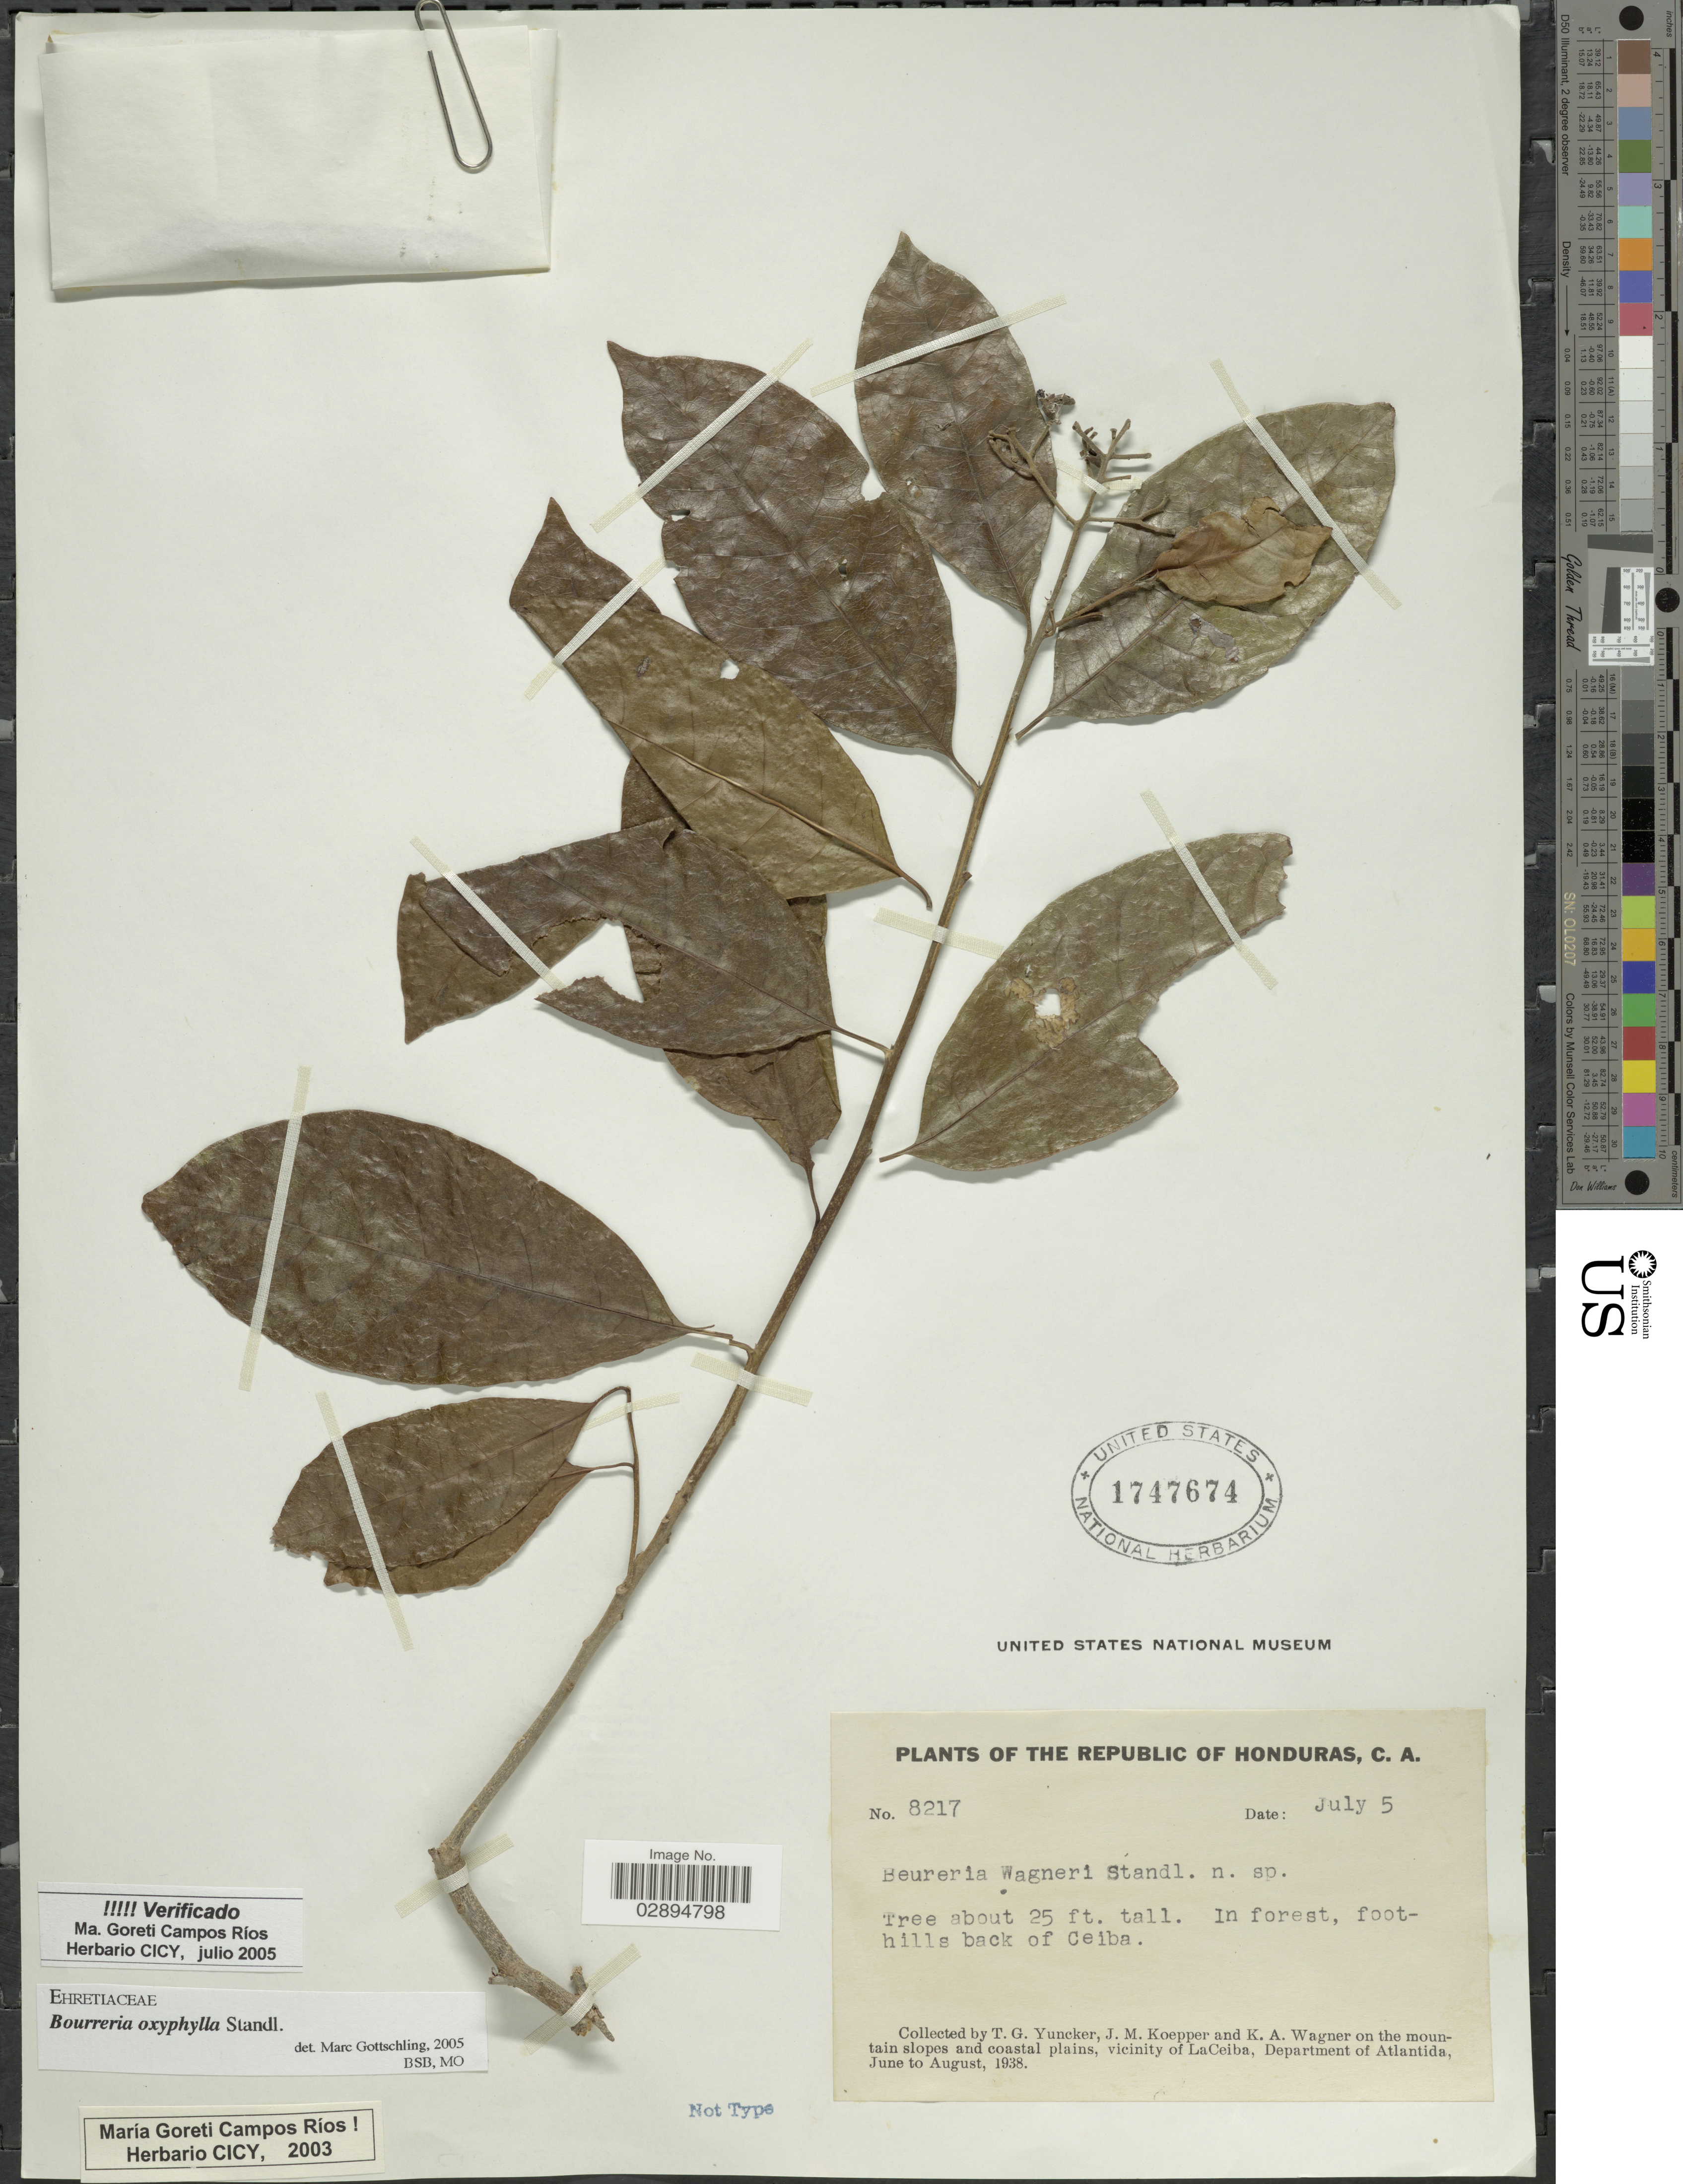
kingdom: Plantae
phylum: Tracheophyta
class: Magnoliopsida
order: Boraginales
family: Ehretiaceae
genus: Bourreria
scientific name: Bourreria oxyphylla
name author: Standl.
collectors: T. G. Yuncker, J. M. Koepper & K. A. Wagner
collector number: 8217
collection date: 1938-07-05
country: Honduras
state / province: Atlántida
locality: The Republic of Honduras, C. A. In forest, foothills back of Ceiba. On the mountain slopes and coastal plains, vicinity of La Ceiba, Department of Atlantida.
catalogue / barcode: US 1747674